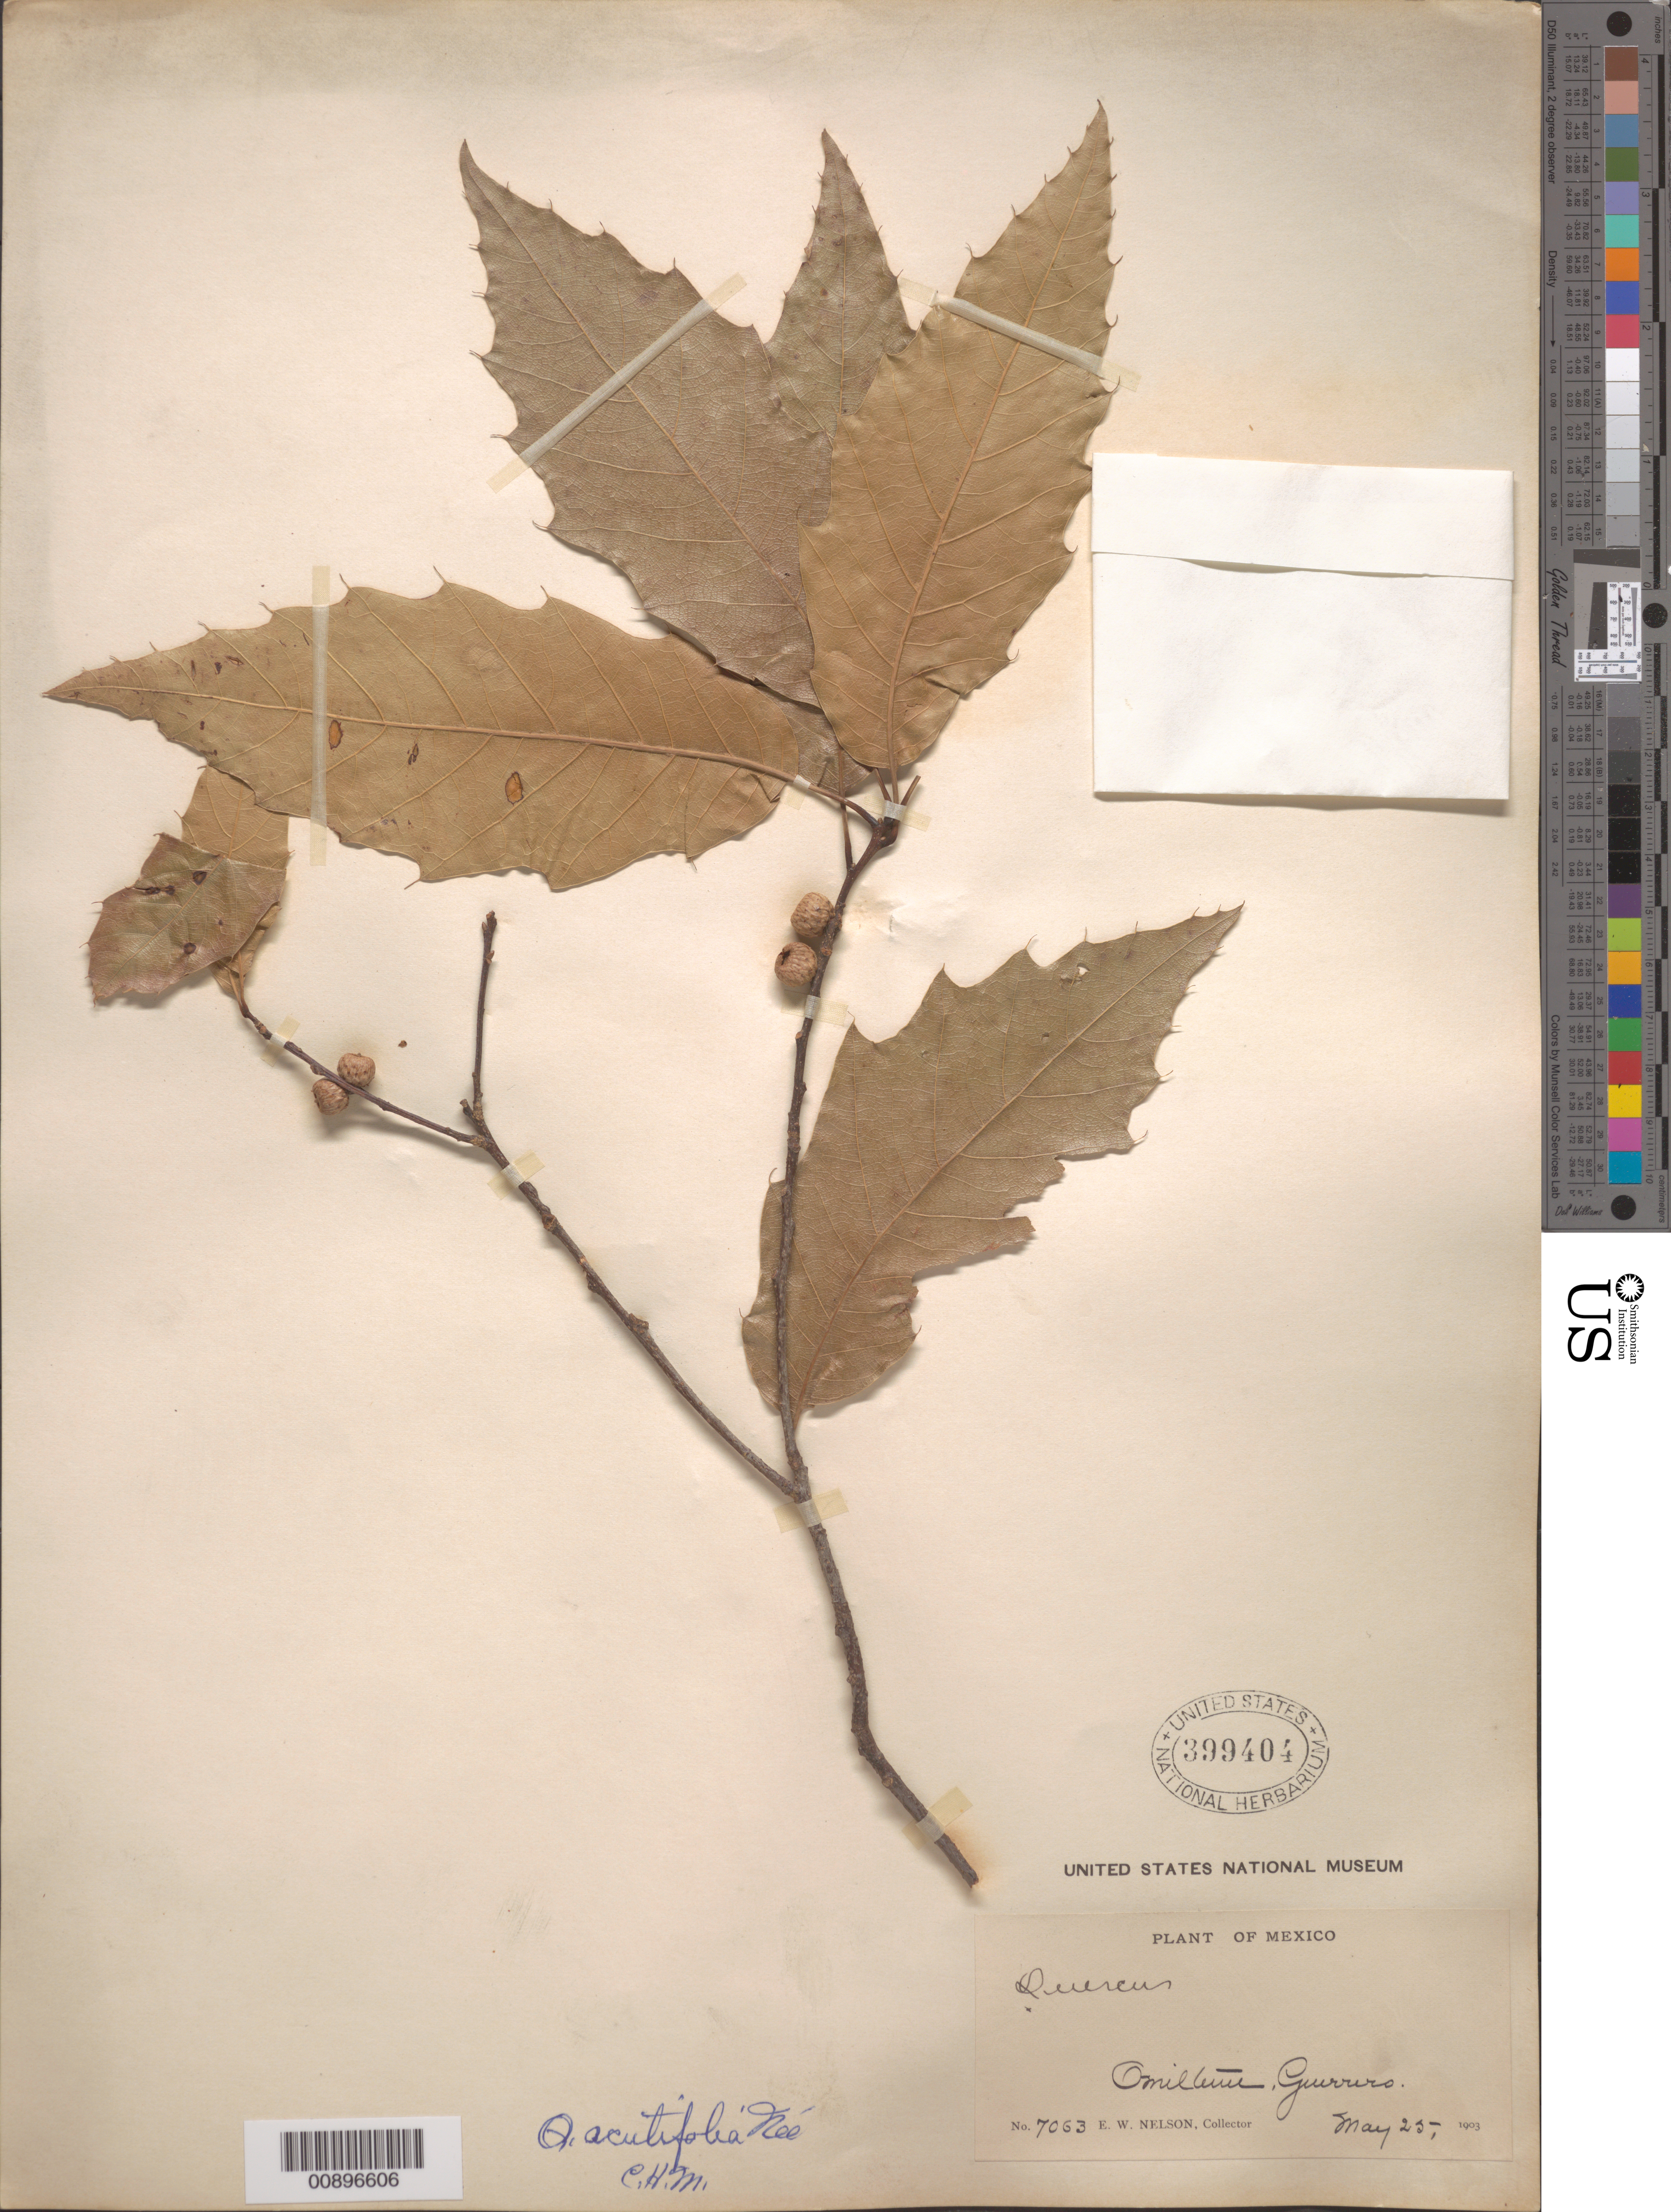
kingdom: Plantae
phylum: Tracheophyta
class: Magnoliopsida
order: Fagales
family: Fagaceae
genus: Quercus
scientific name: Quercus acutifolia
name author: Née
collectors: E. W. Nelson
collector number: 7063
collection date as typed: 25 May 1903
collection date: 1903-05-25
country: Mexico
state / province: Guerrero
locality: Omilteme, Guerrero.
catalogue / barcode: US 399404